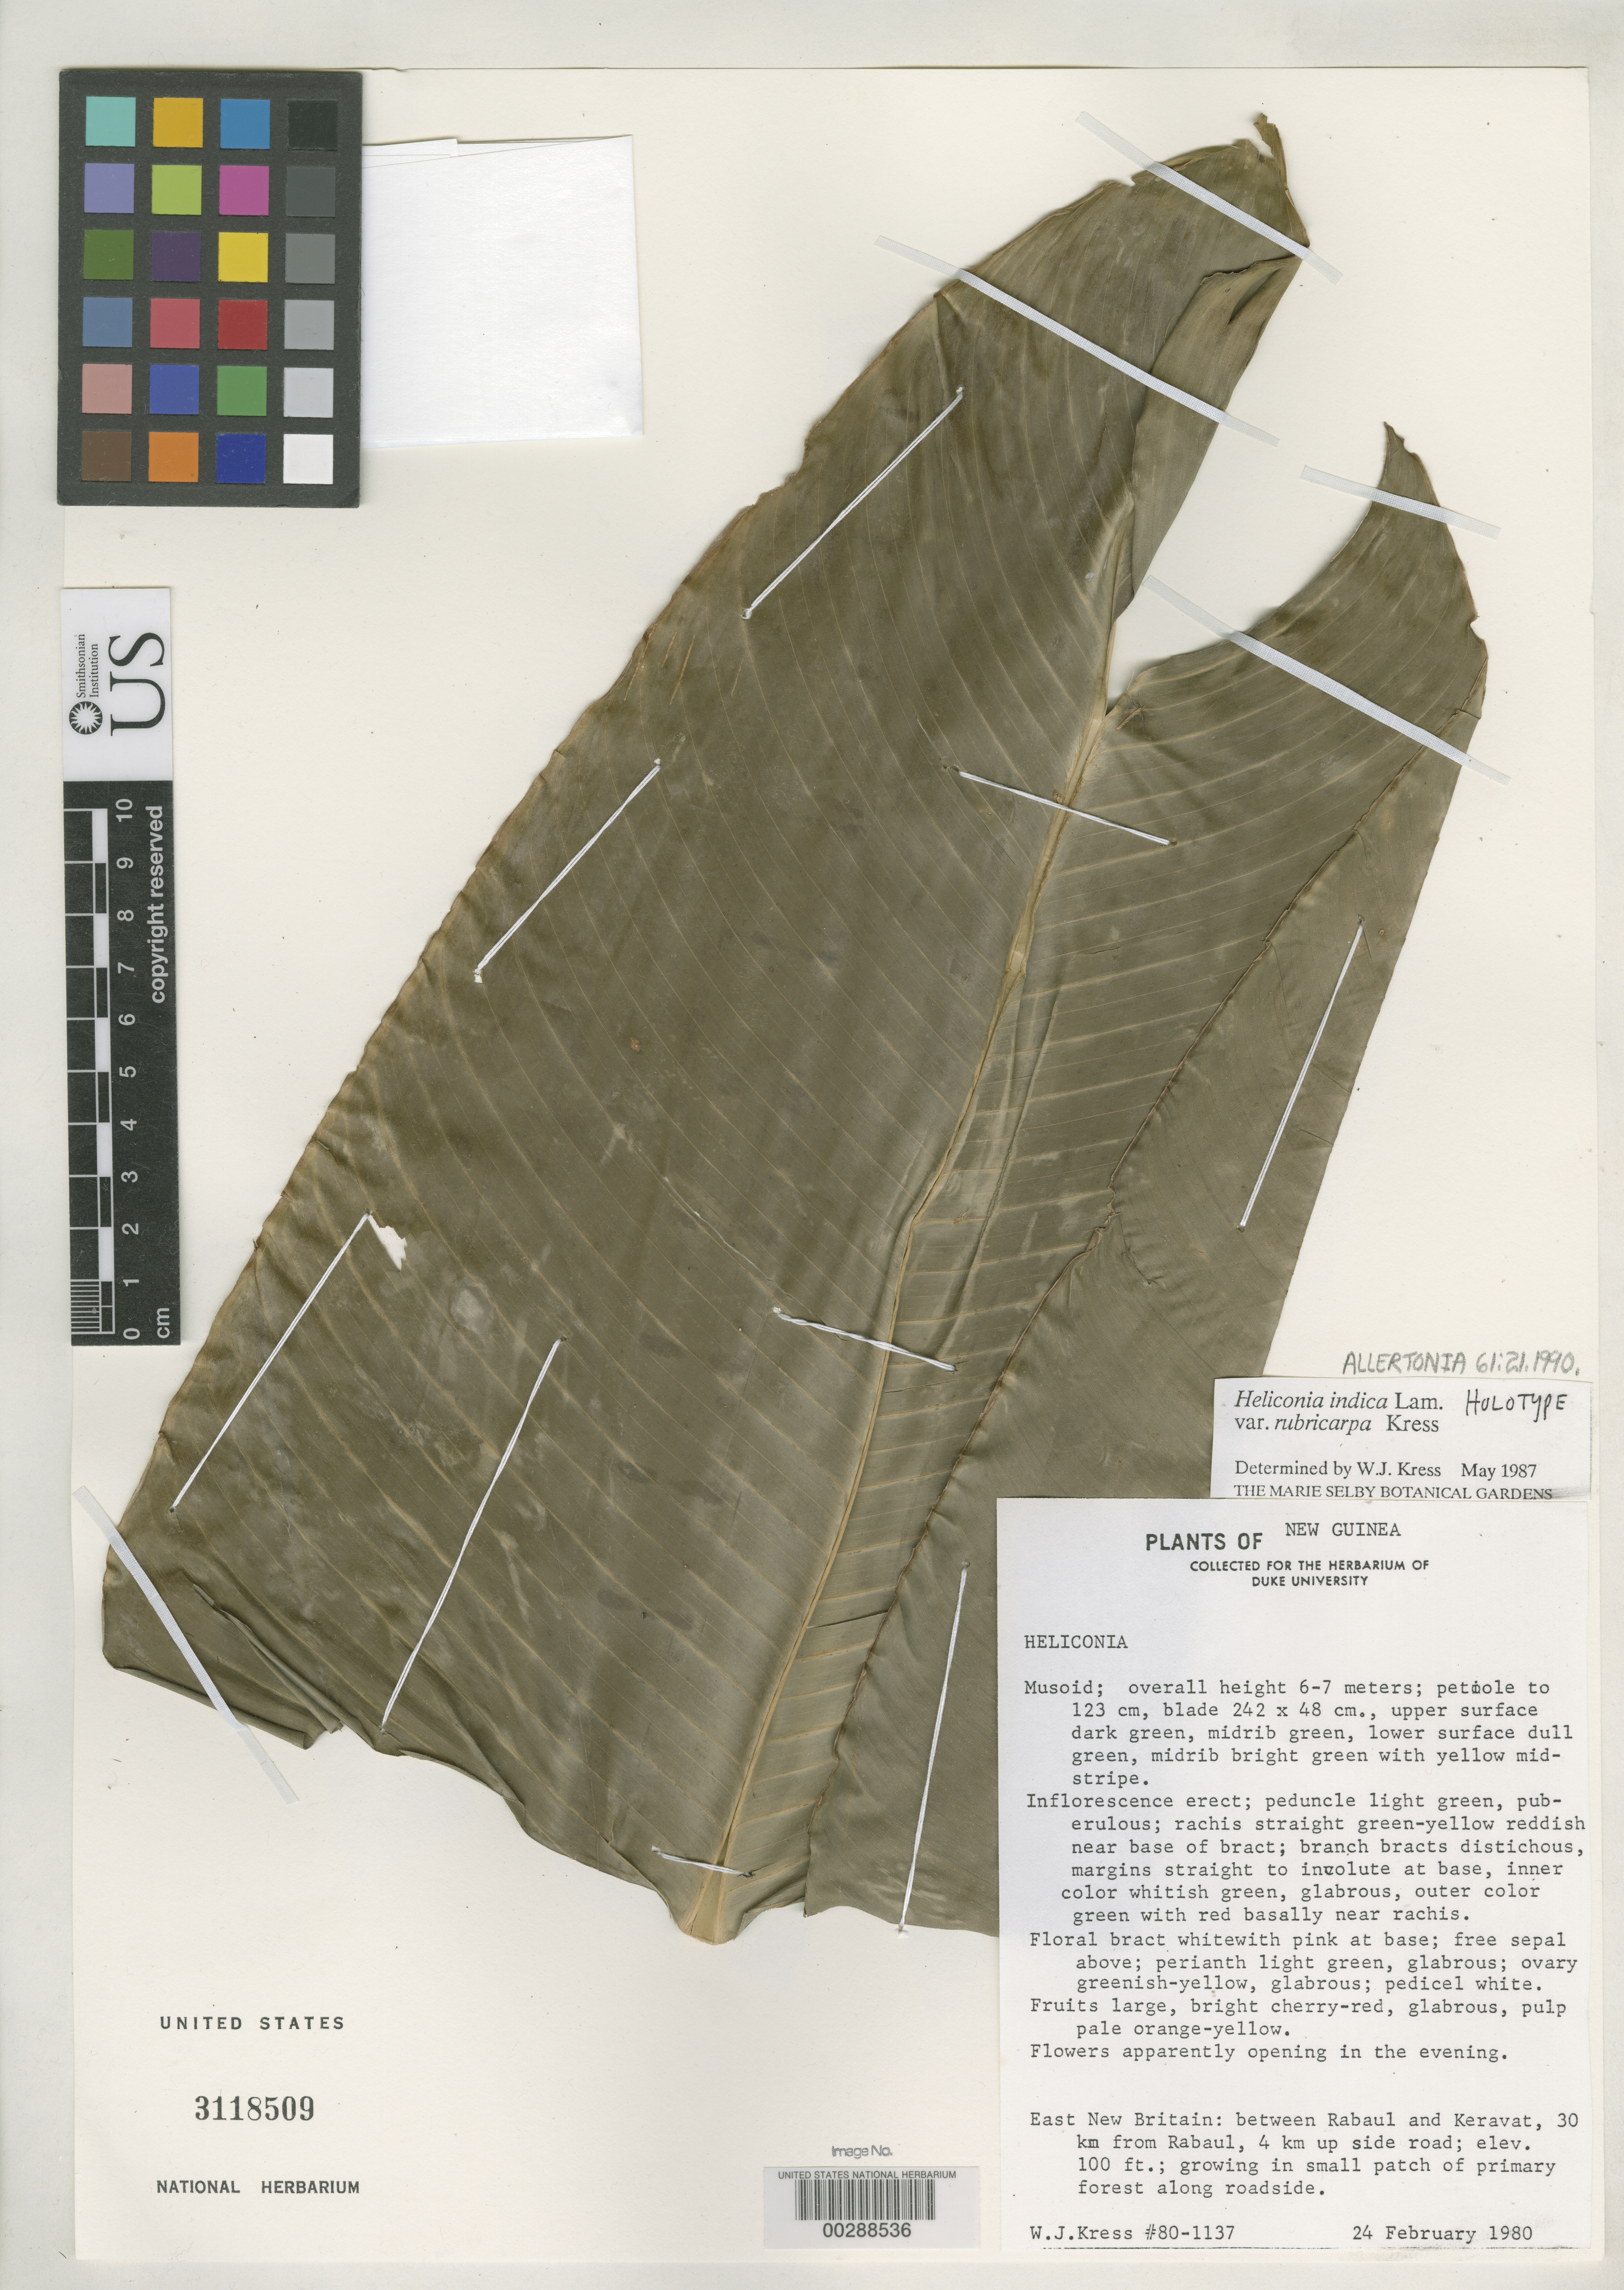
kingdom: Plantae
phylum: Tracheophyta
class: Liliopsida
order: Zingiberales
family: Heliconiaceae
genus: Heliconia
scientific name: Heliconia indica var. rubricarpa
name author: W.J. Kress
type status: Holotype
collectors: W. J. Kress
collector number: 80-1137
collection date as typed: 24 Feb 1980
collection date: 1980-02-24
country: Papua New Guinea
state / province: East New Britain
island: New Britain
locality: Between Rabaul & Keravat, 30 km from Rabaul, 4 km up side road.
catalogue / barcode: US 3118509